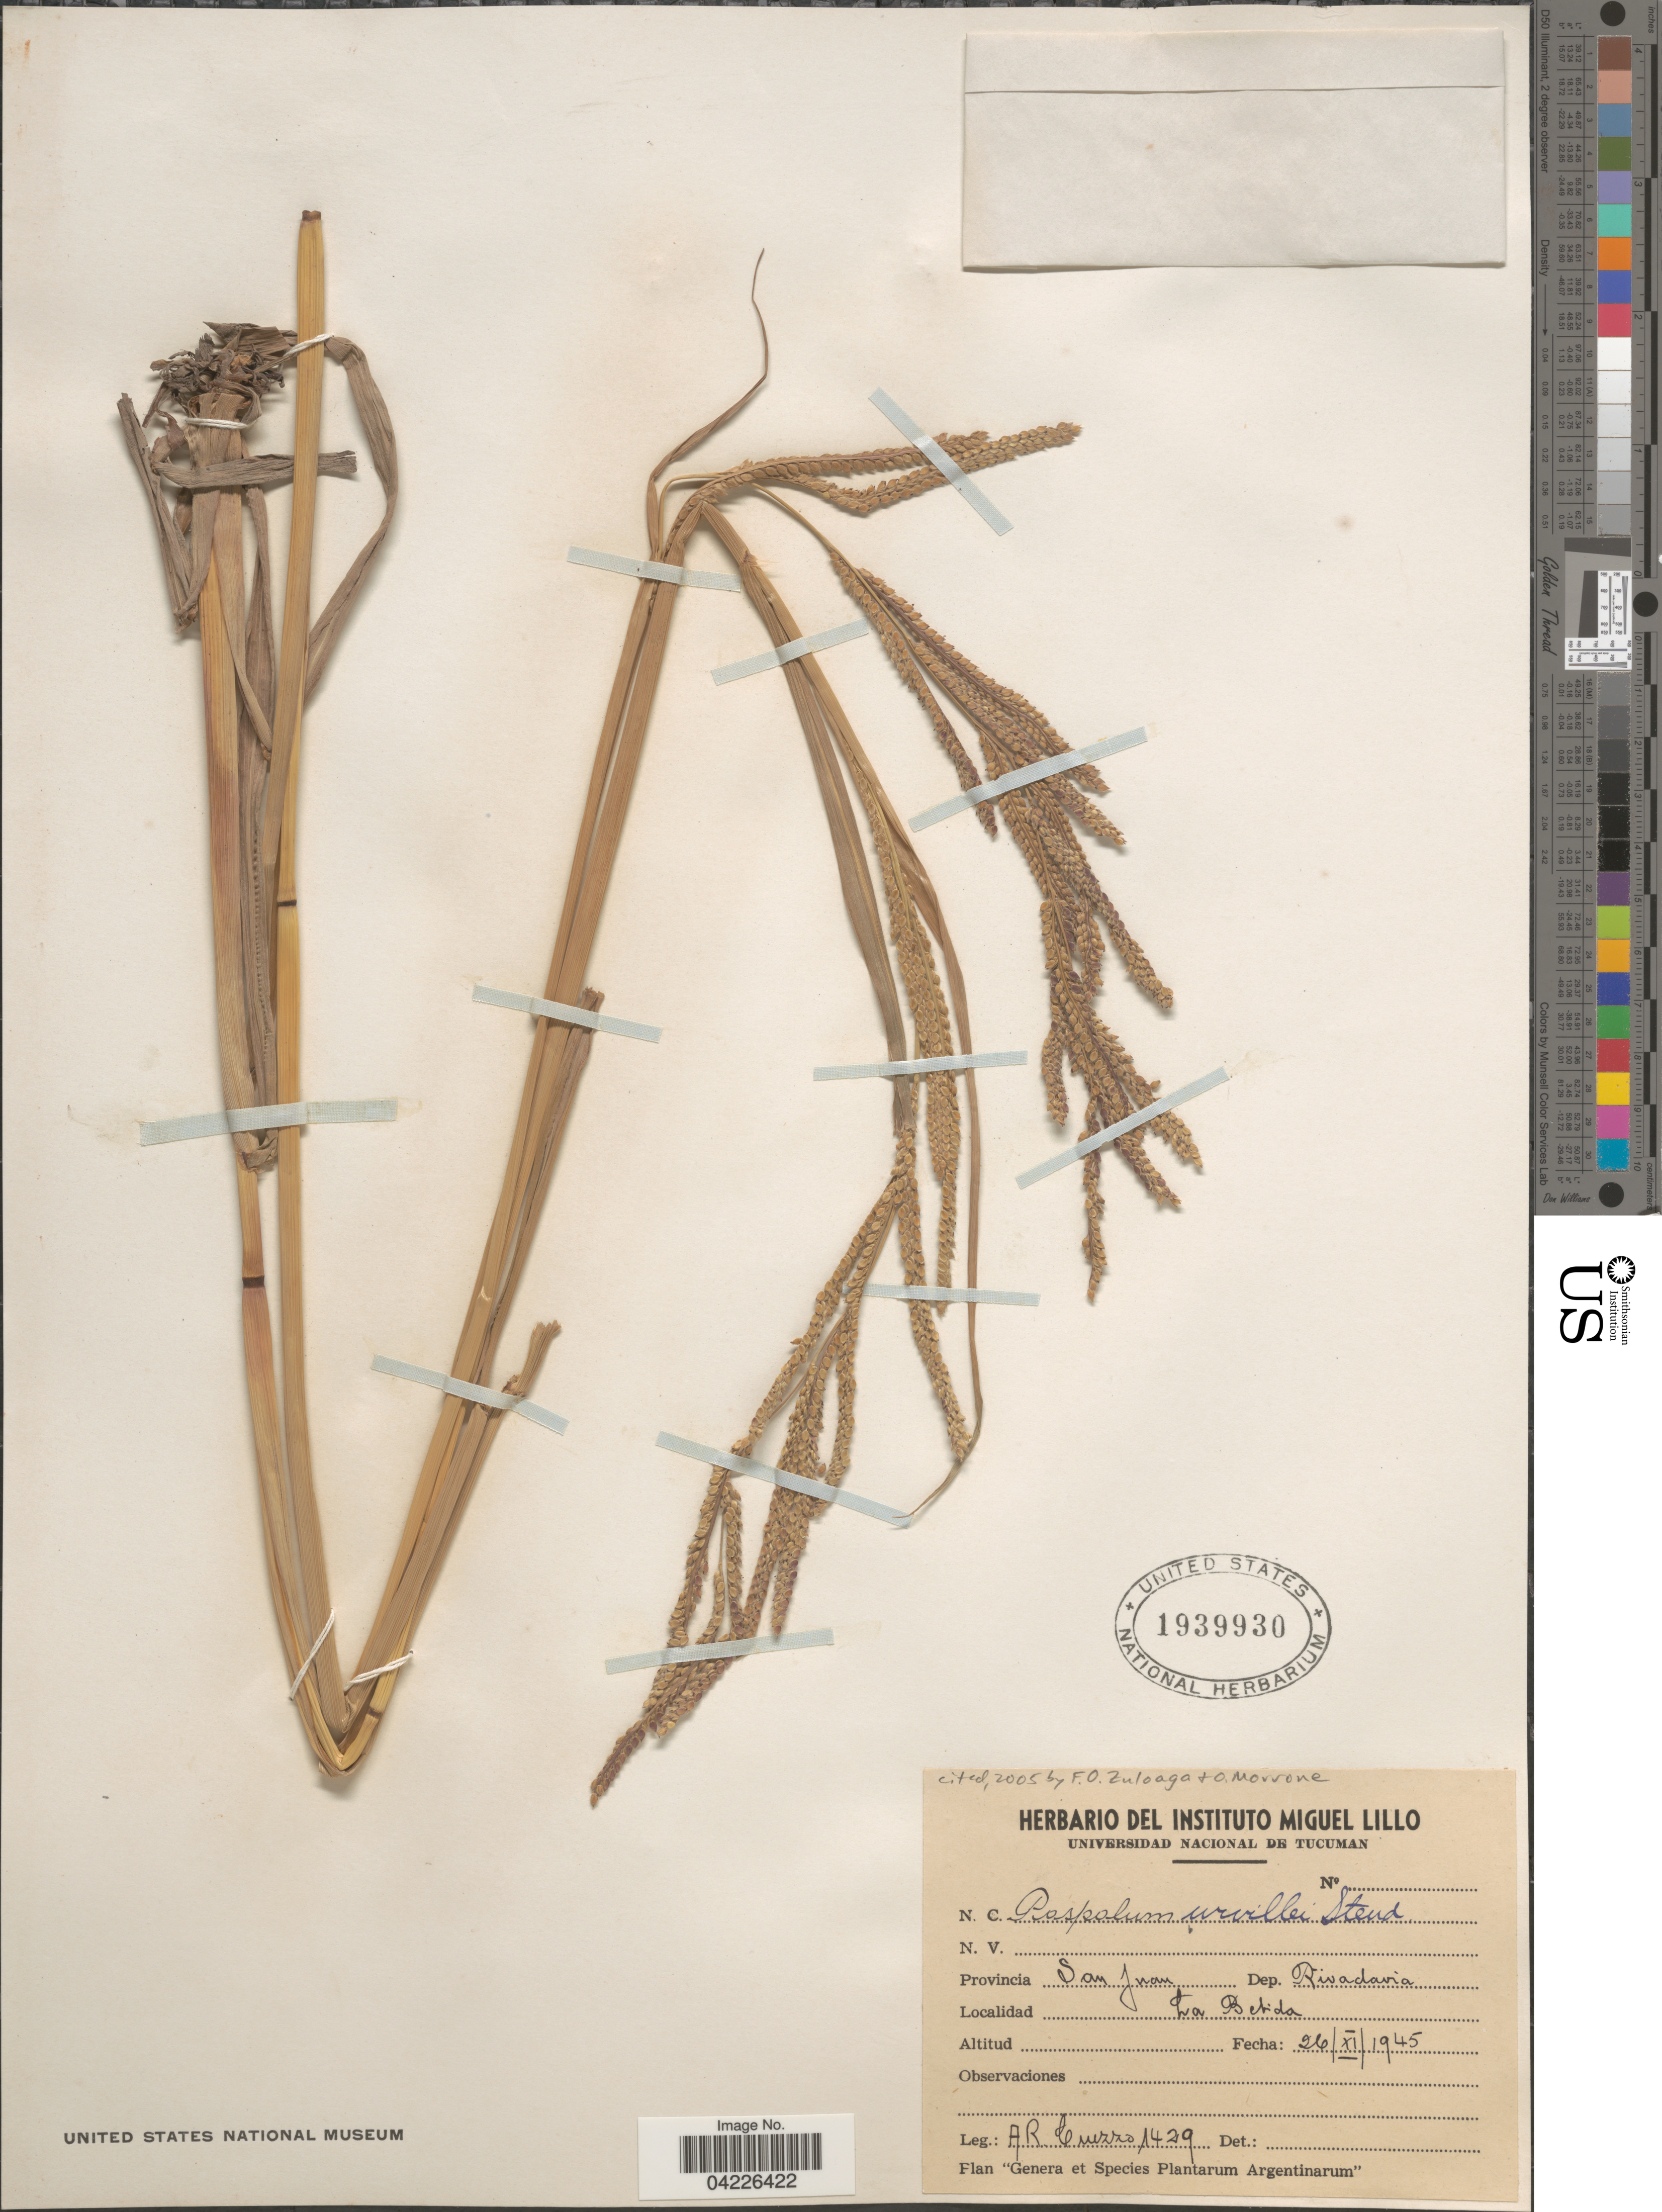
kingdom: Plantae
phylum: Tracheophyta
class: Liliopsida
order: Poales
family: Poaceae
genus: Paspalum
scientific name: Paspalum urvillei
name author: Steud.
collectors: A. Cuezzo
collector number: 1429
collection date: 1945-11-26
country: Argentina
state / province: San Juan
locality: Dep. Rivadavia. La Bebida.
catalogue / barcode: US 1939930